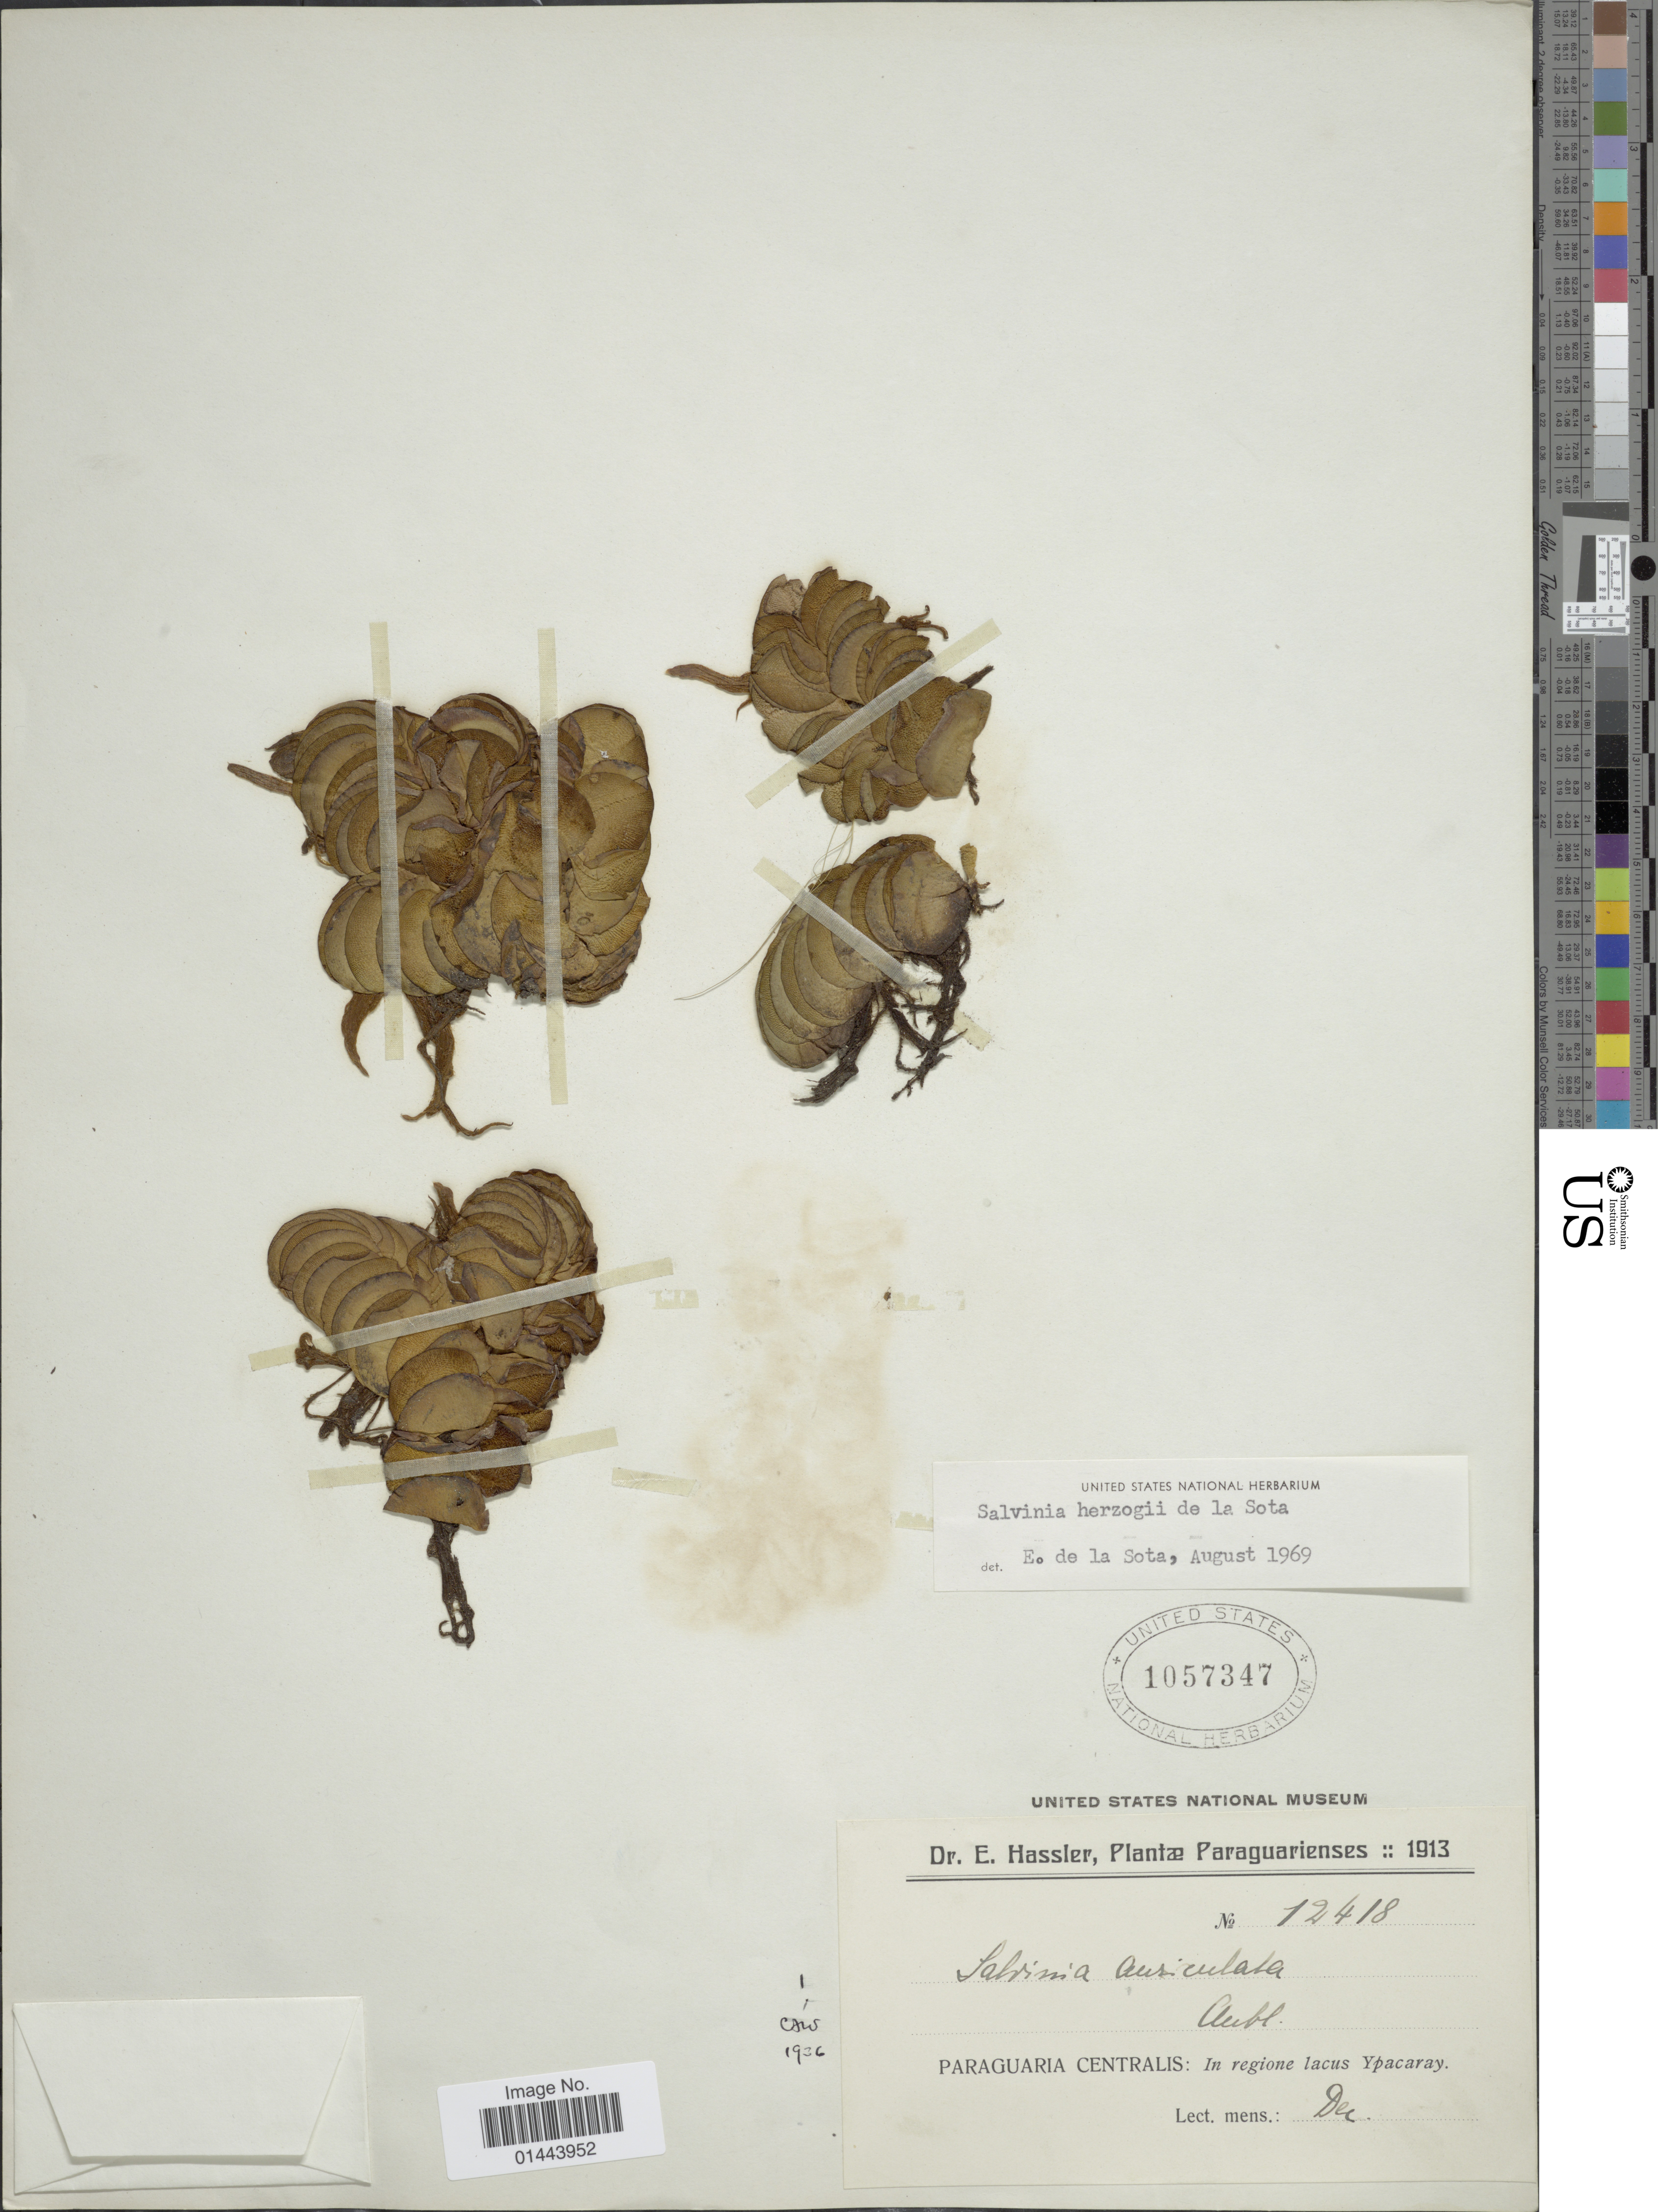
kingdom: Plantae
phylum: Tracheophyta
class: Polypodiopsida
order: Salviniales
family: Salviniaceae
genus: Salvinia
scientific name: Salvinia biloba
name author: Raddi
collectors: E. Hassler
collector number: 12418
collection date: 1913-12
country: Paraguay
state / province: Paraguari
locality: Paraguaria Centralis: in regione lacus Ypacaray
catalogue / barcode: US 1057347